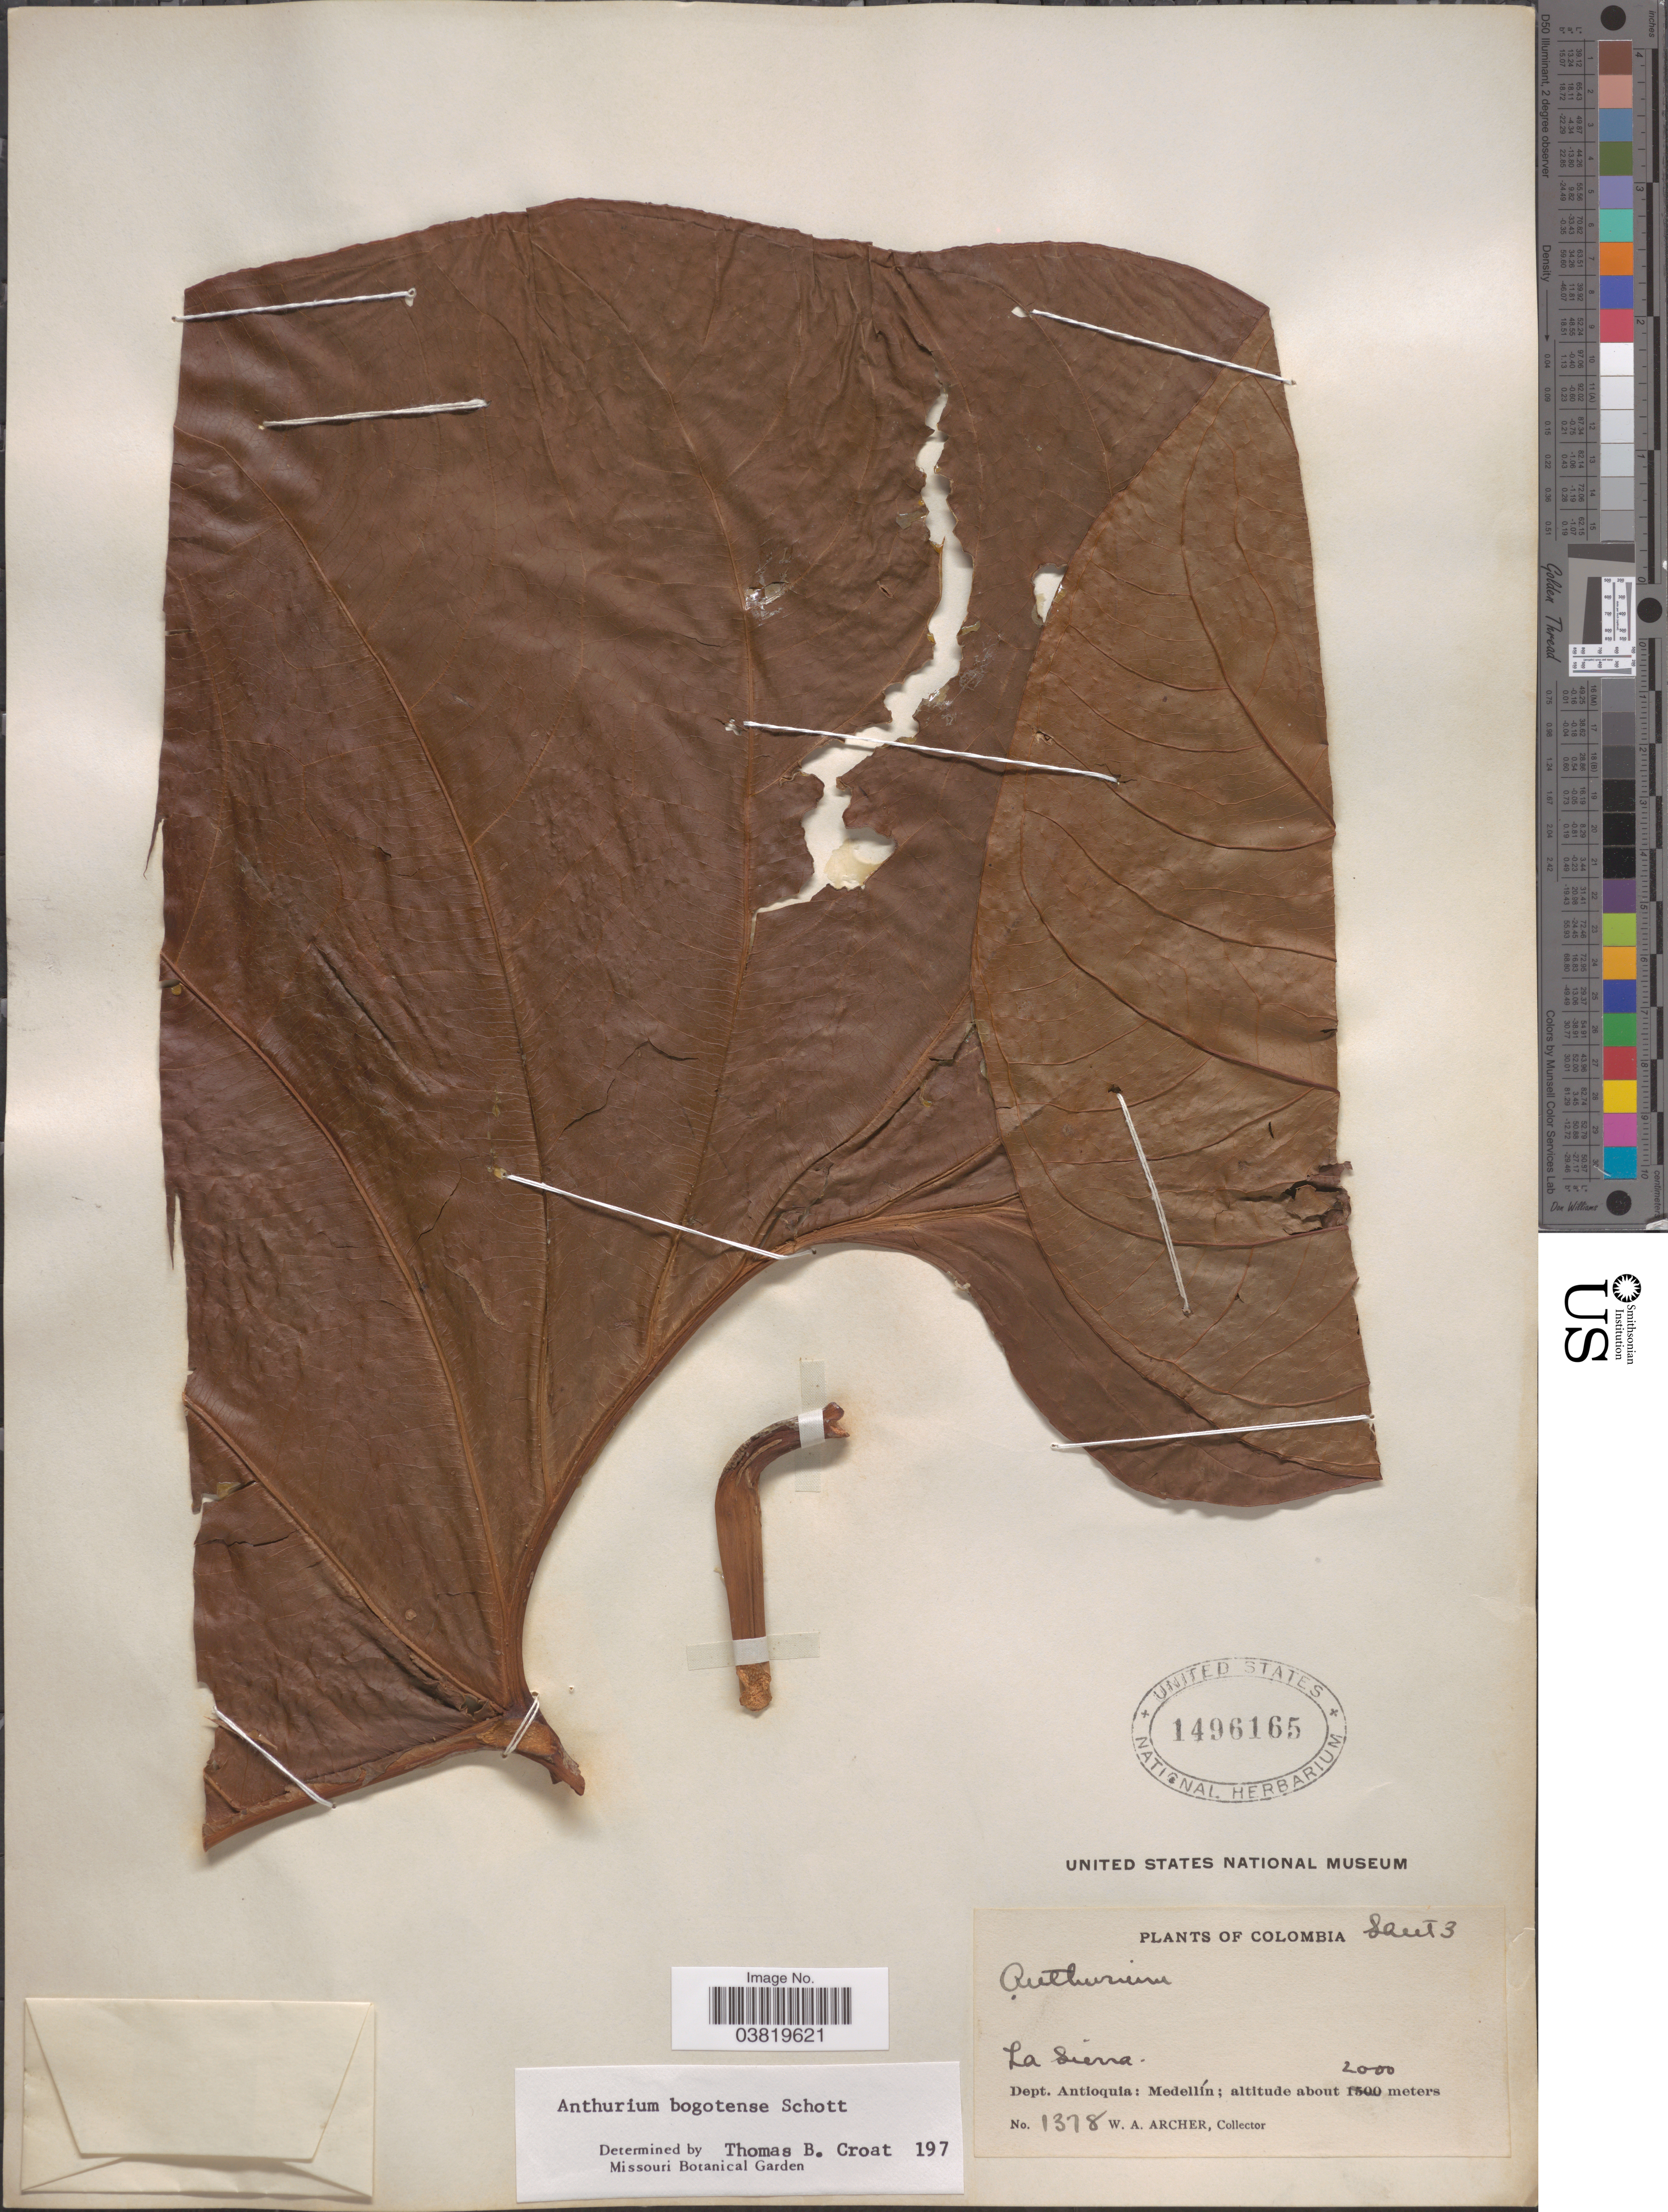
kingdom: Plantae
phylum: Tracheophyta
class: Liliopsida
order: Alismatales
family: Araceae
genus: Anthurium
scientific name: Anthurium bogotense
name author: Schott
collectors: W. Archer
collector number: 1378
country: Colombia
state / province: Antioquia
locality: La Sierra. Dept. Antioquia: Medellín.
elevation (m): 2000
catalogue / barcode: US 1496165